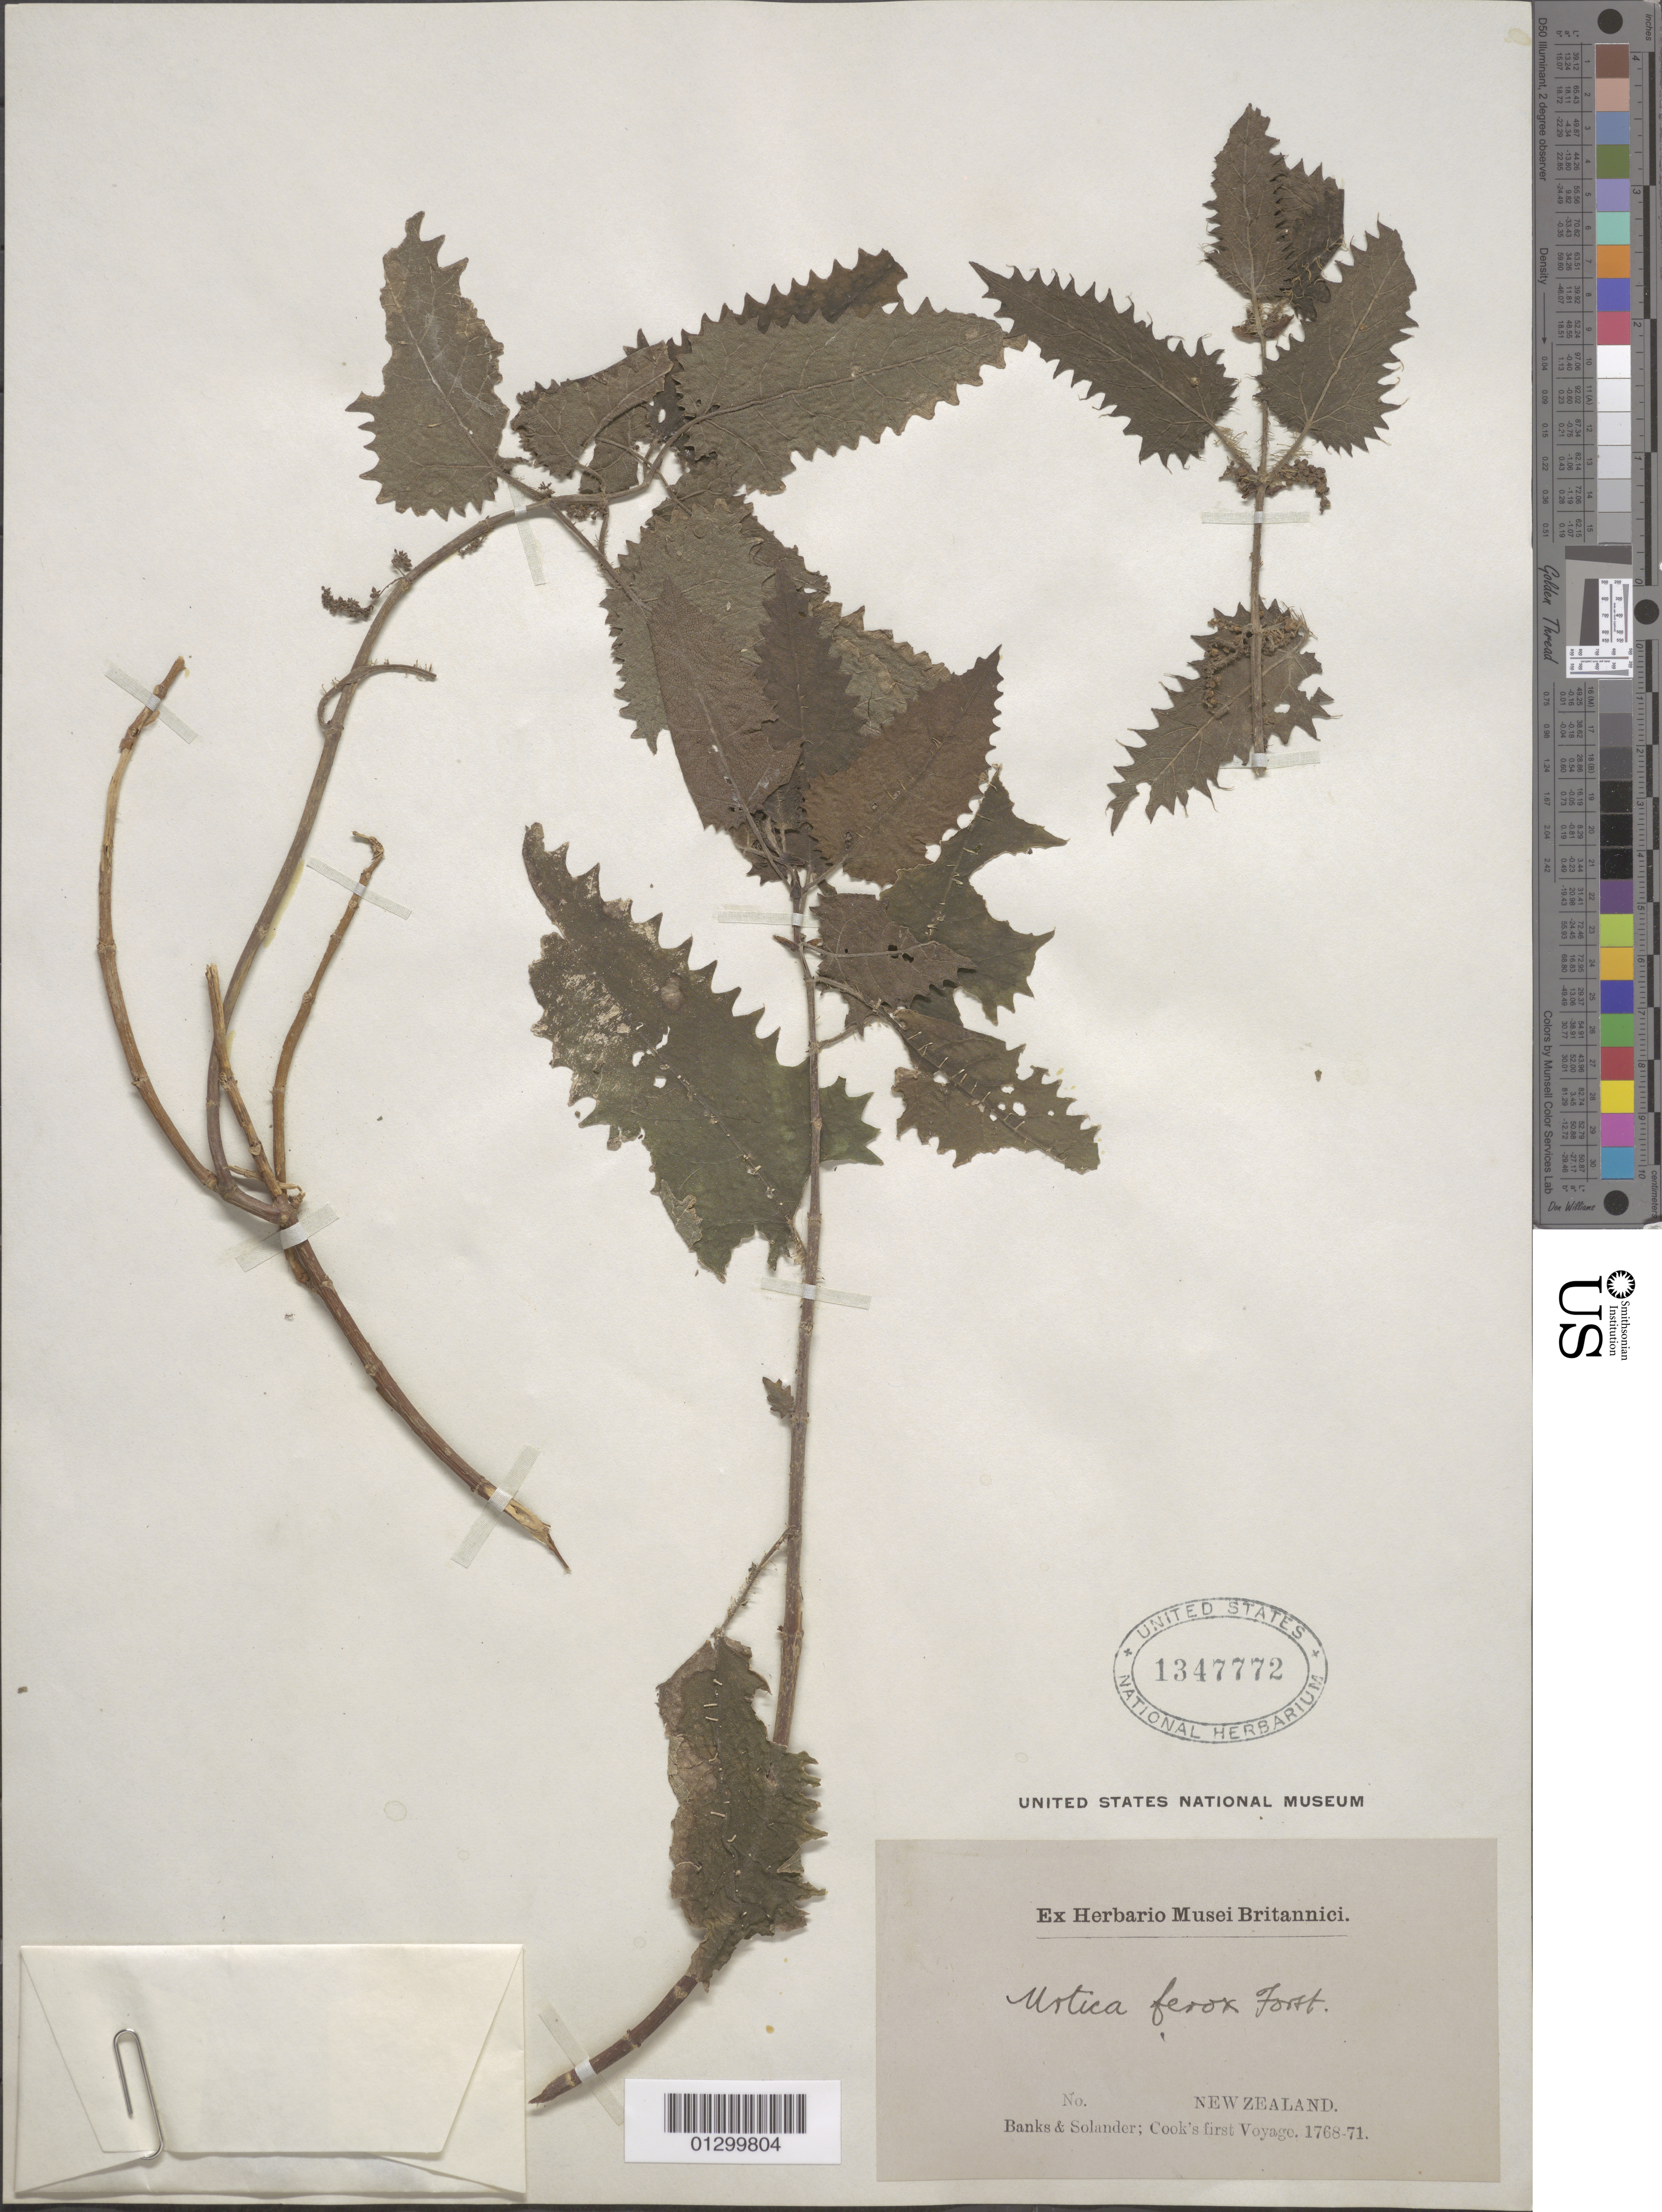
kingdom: Plantae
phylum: Tracheophyta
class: Magnoliopsida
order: Rosales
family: Urticaceae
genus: Urtica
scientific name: Urtica ferox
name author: G. Forst.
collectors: J. Banks & D. C. Solander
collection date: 1768/1771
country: New Zealand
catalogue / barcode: US 1347772